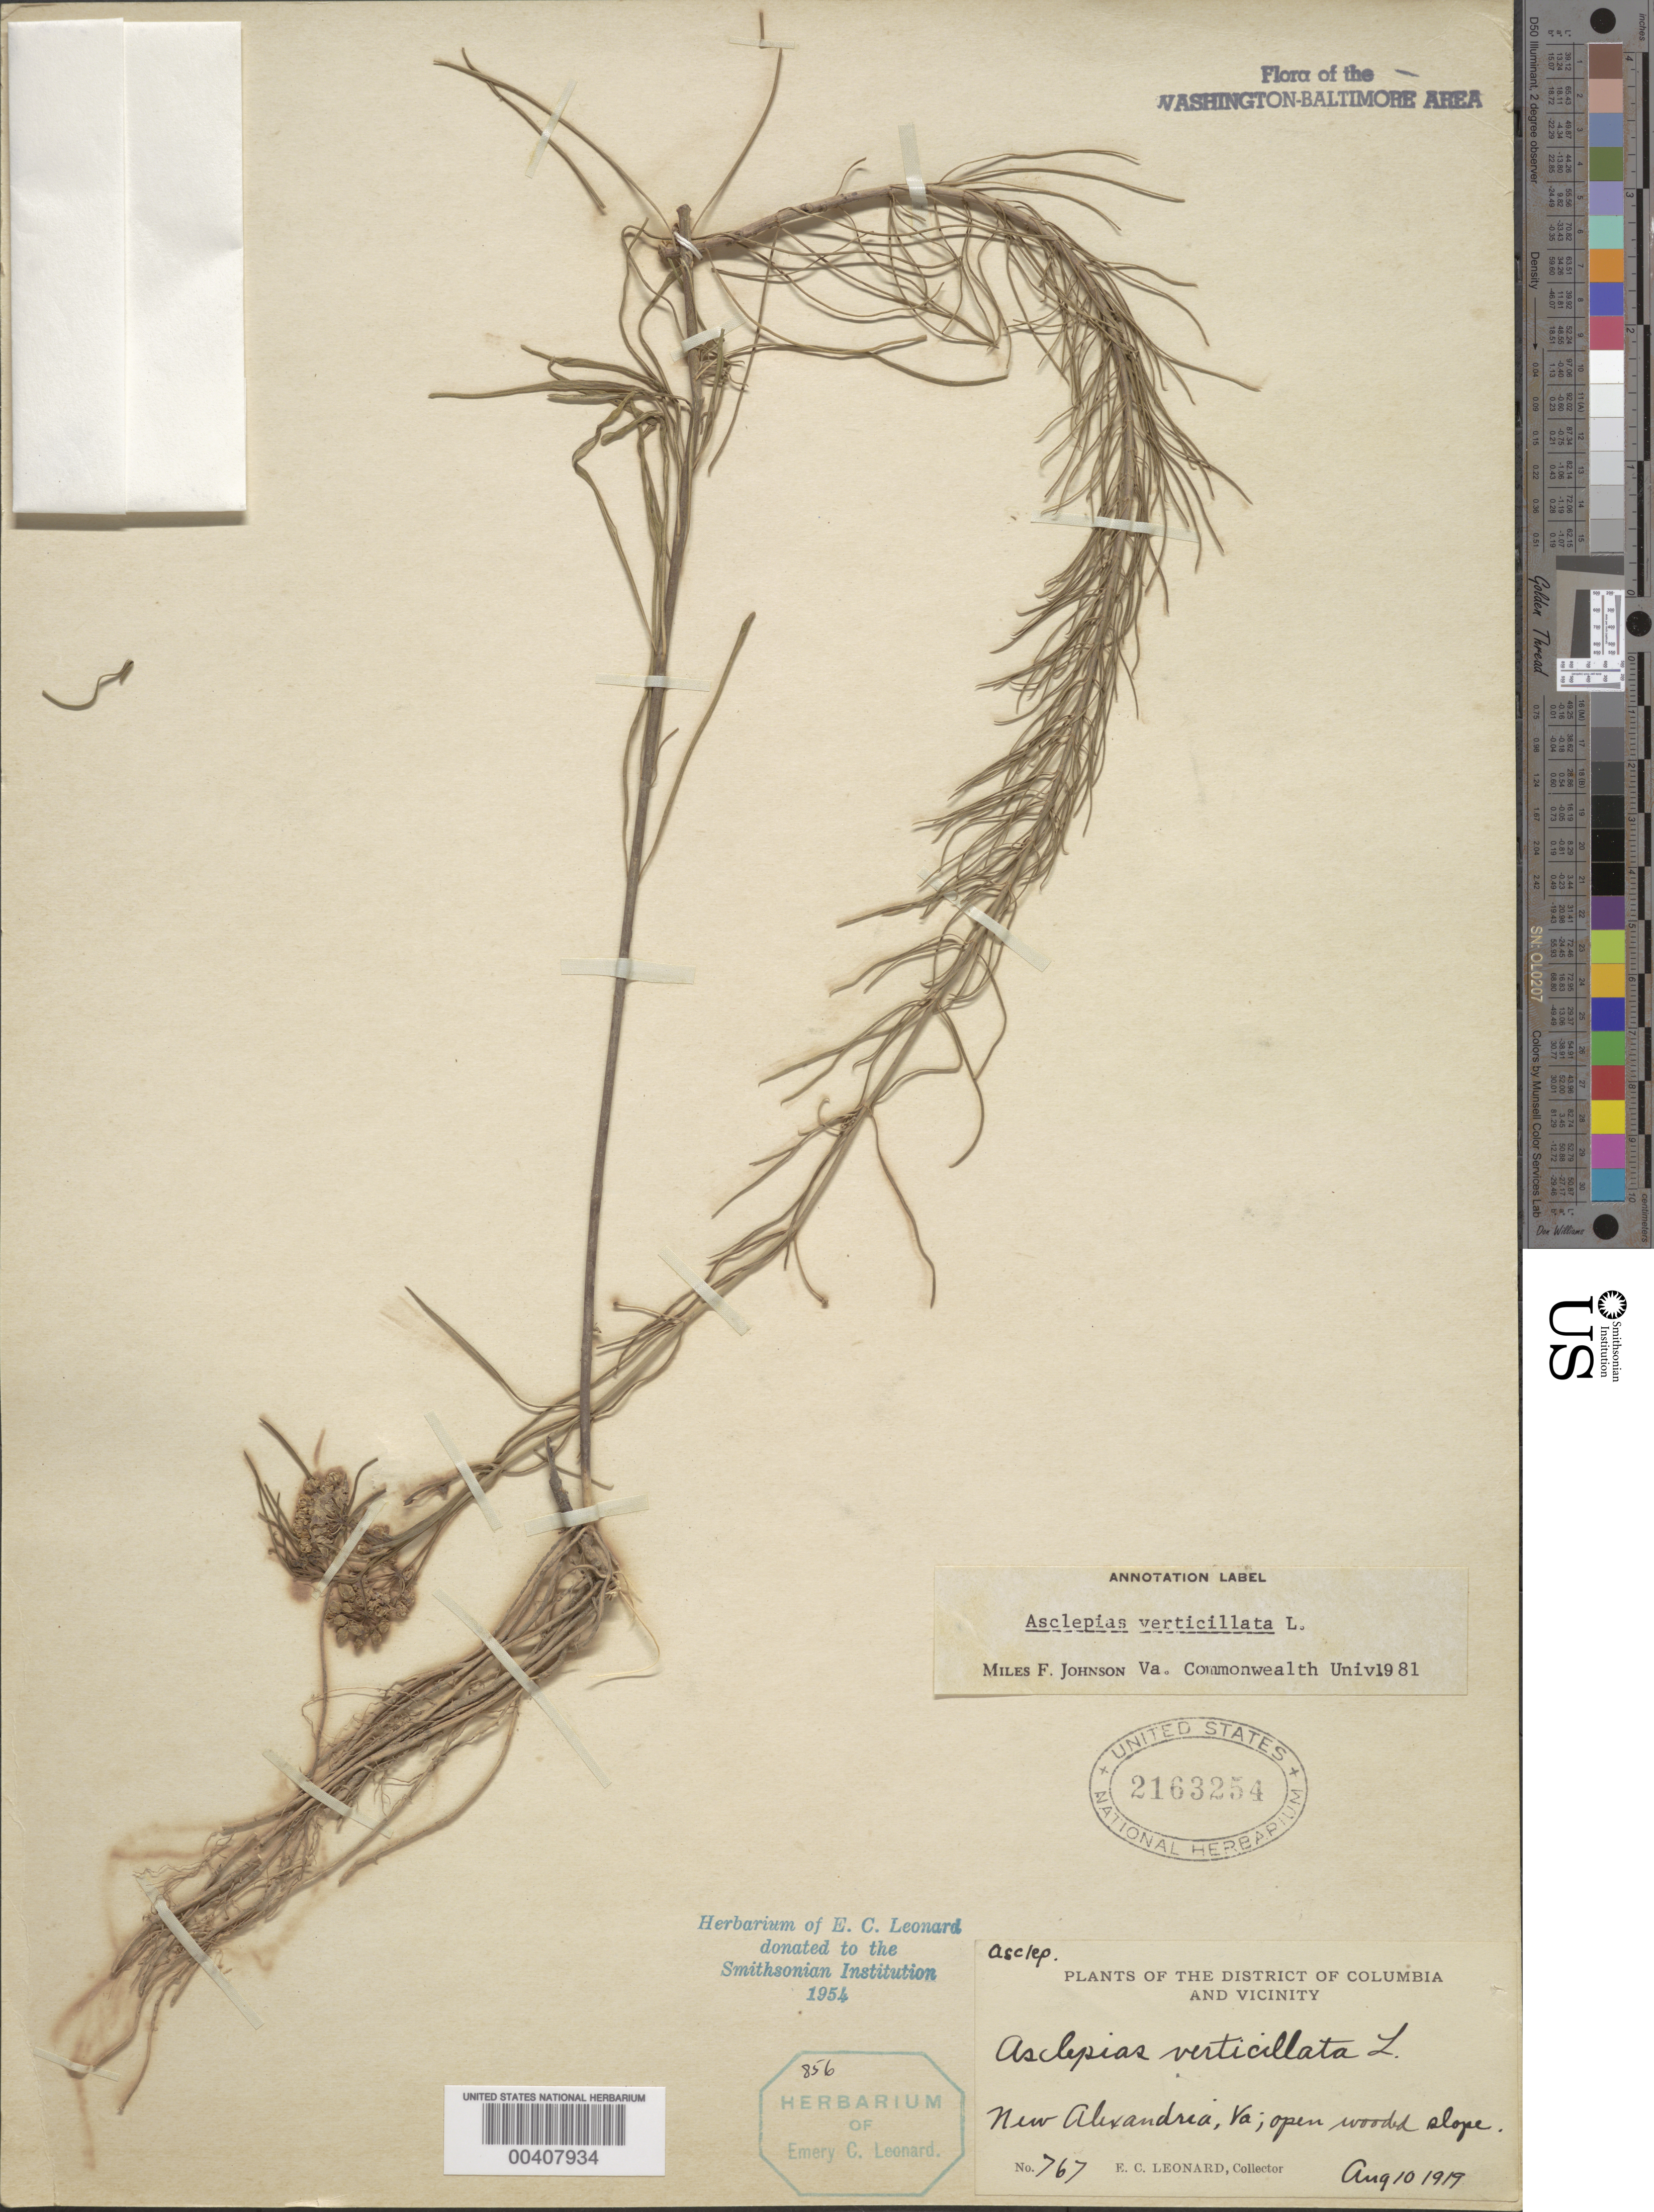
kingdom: Plantae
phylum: Tracheophyta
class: Magnoliopsida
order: Gentianales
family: Apocynaceae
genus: Asclepias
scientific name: Asclepias verticillata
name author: L.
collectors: E. C. Leonard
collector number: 767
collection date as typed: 10 Aug 1919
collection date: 1919-08-10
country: United States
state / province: Virginia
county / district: Fairfax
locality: New Alexandria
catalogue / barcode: US 2163254